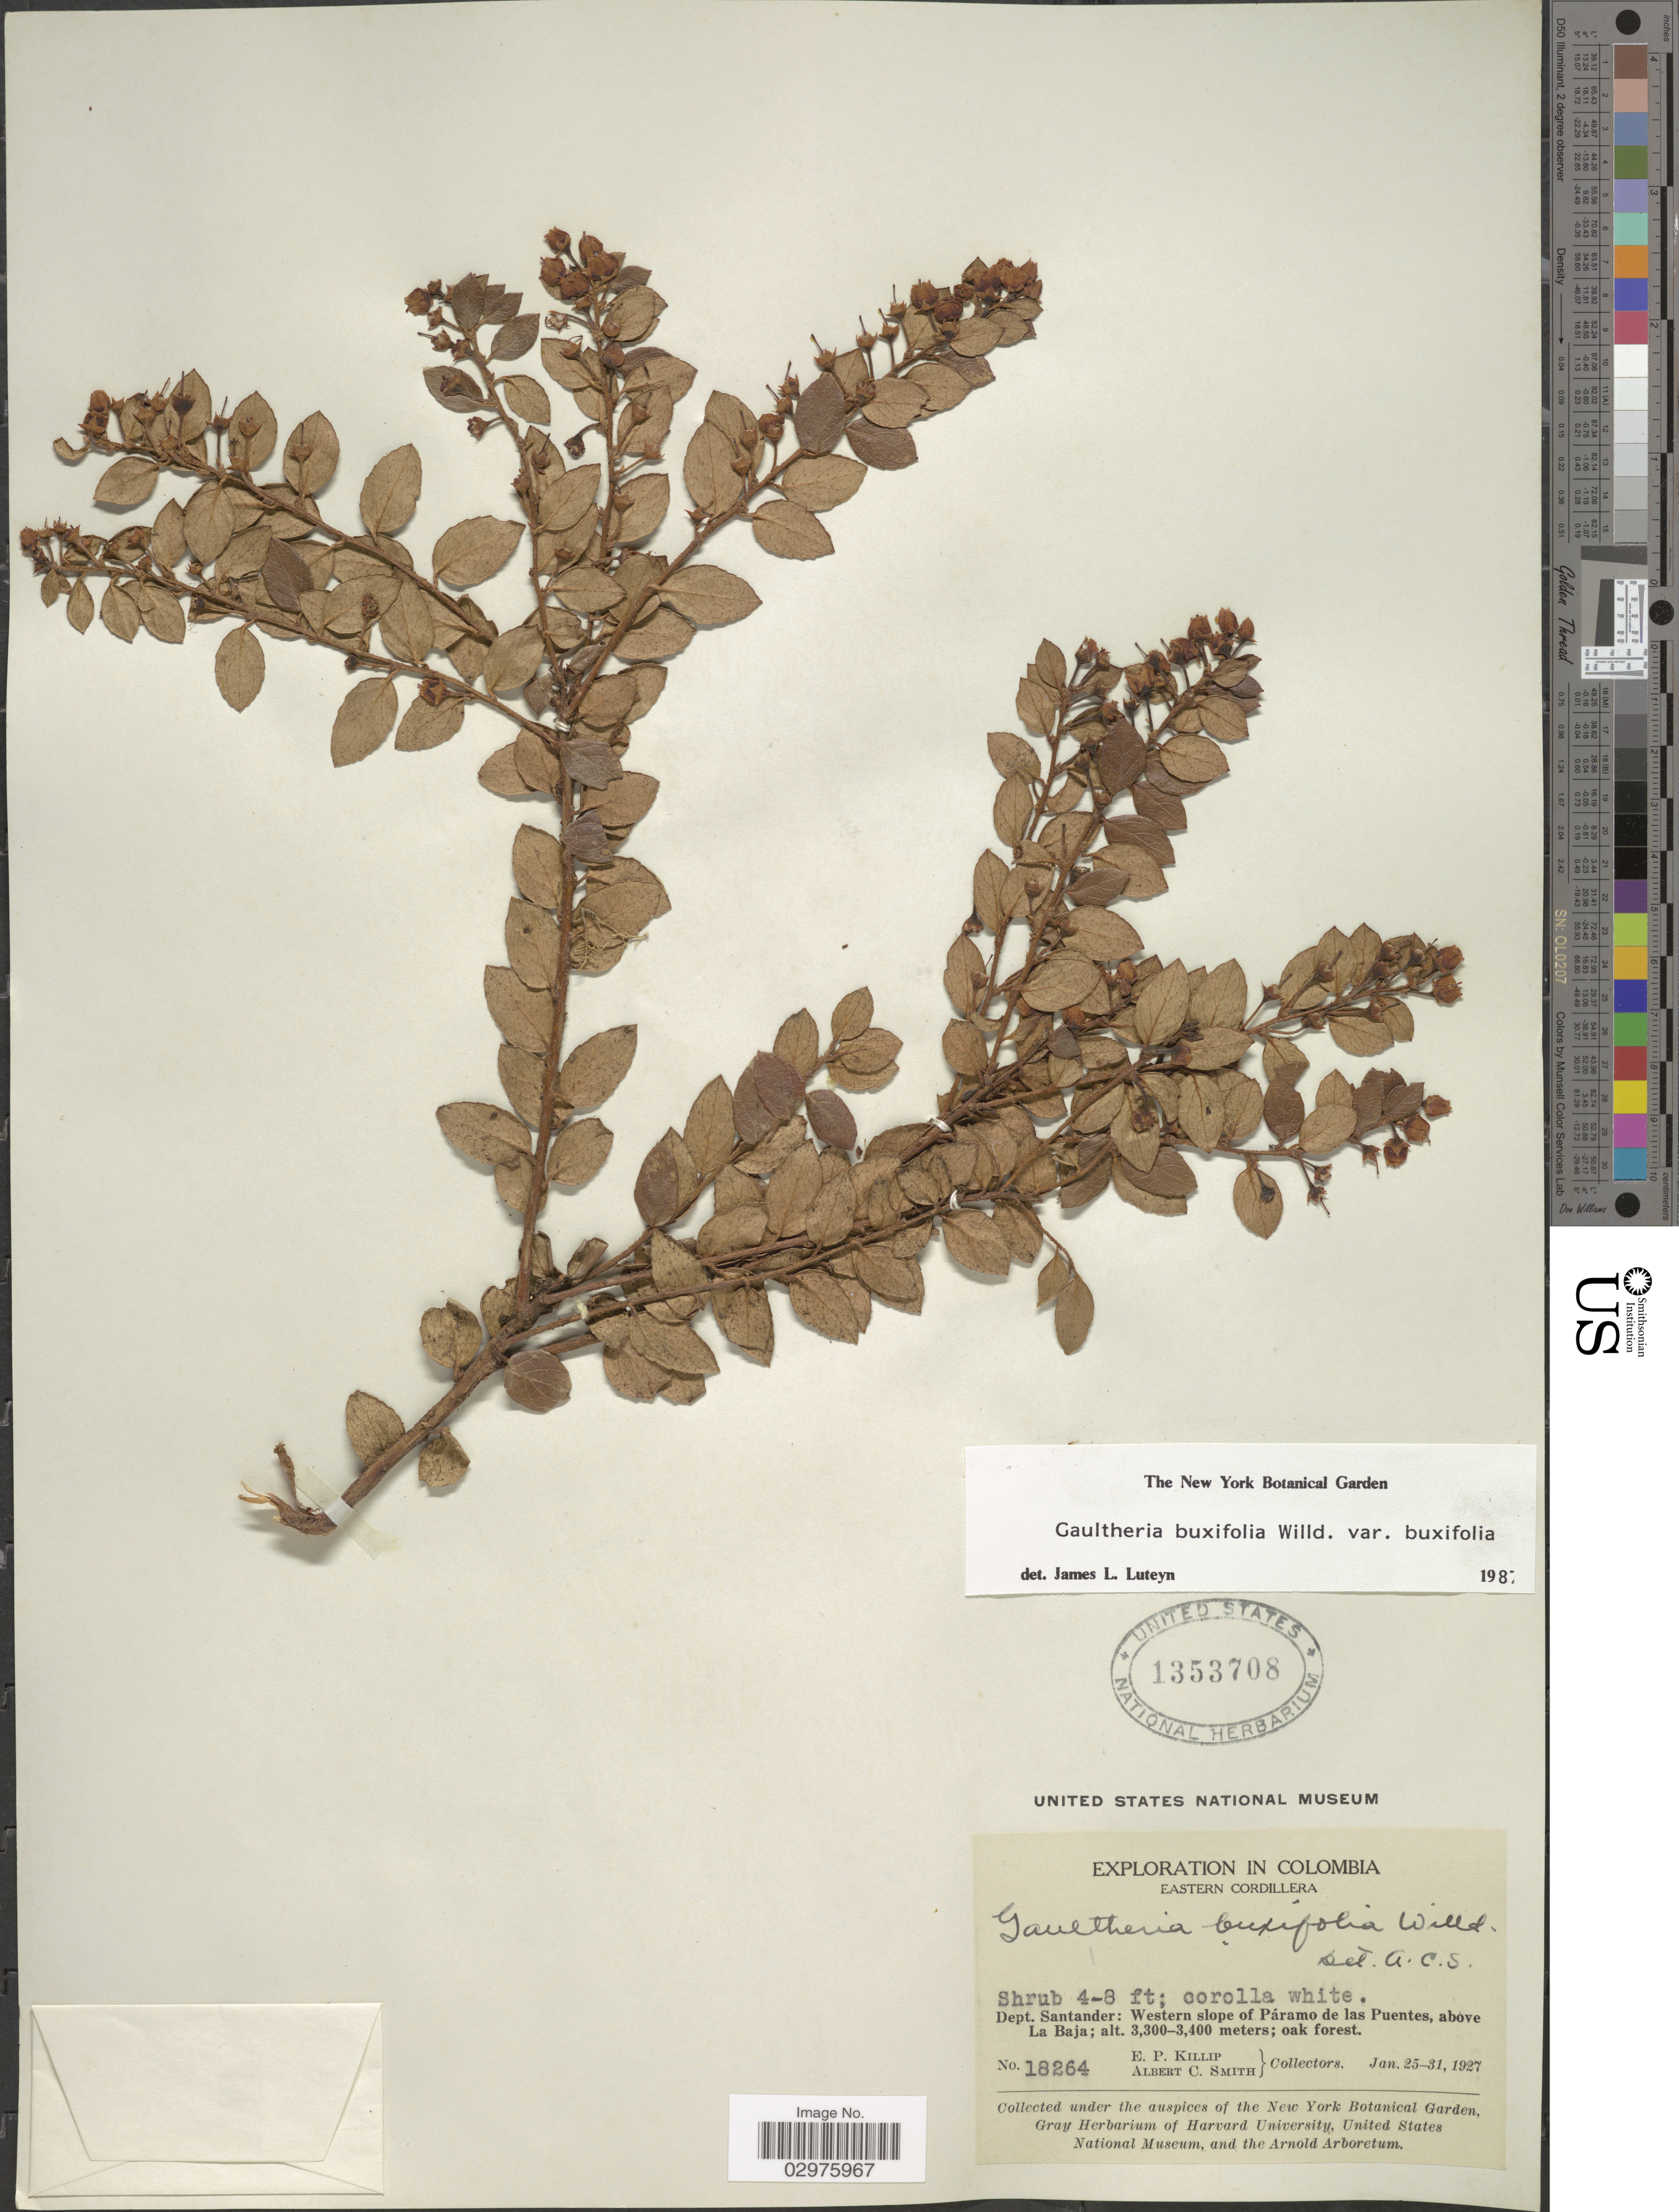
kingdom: Plantae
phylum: Tracheophyta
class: Magnoliopsida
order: Ericales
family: Ericaceae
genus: Gaultheria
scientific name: Gaultheria buxifolia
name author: Willd.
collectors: E. P. Killip & A. C. Smith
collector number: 18264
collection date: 1927-01-25/1927-01-31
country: Colombia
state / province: Santander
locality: Eastern Cordillera. Dept. Santander: Western slope of Páramo de las Puentes, above La Baja.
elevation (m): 3300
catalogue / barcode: US 1353708